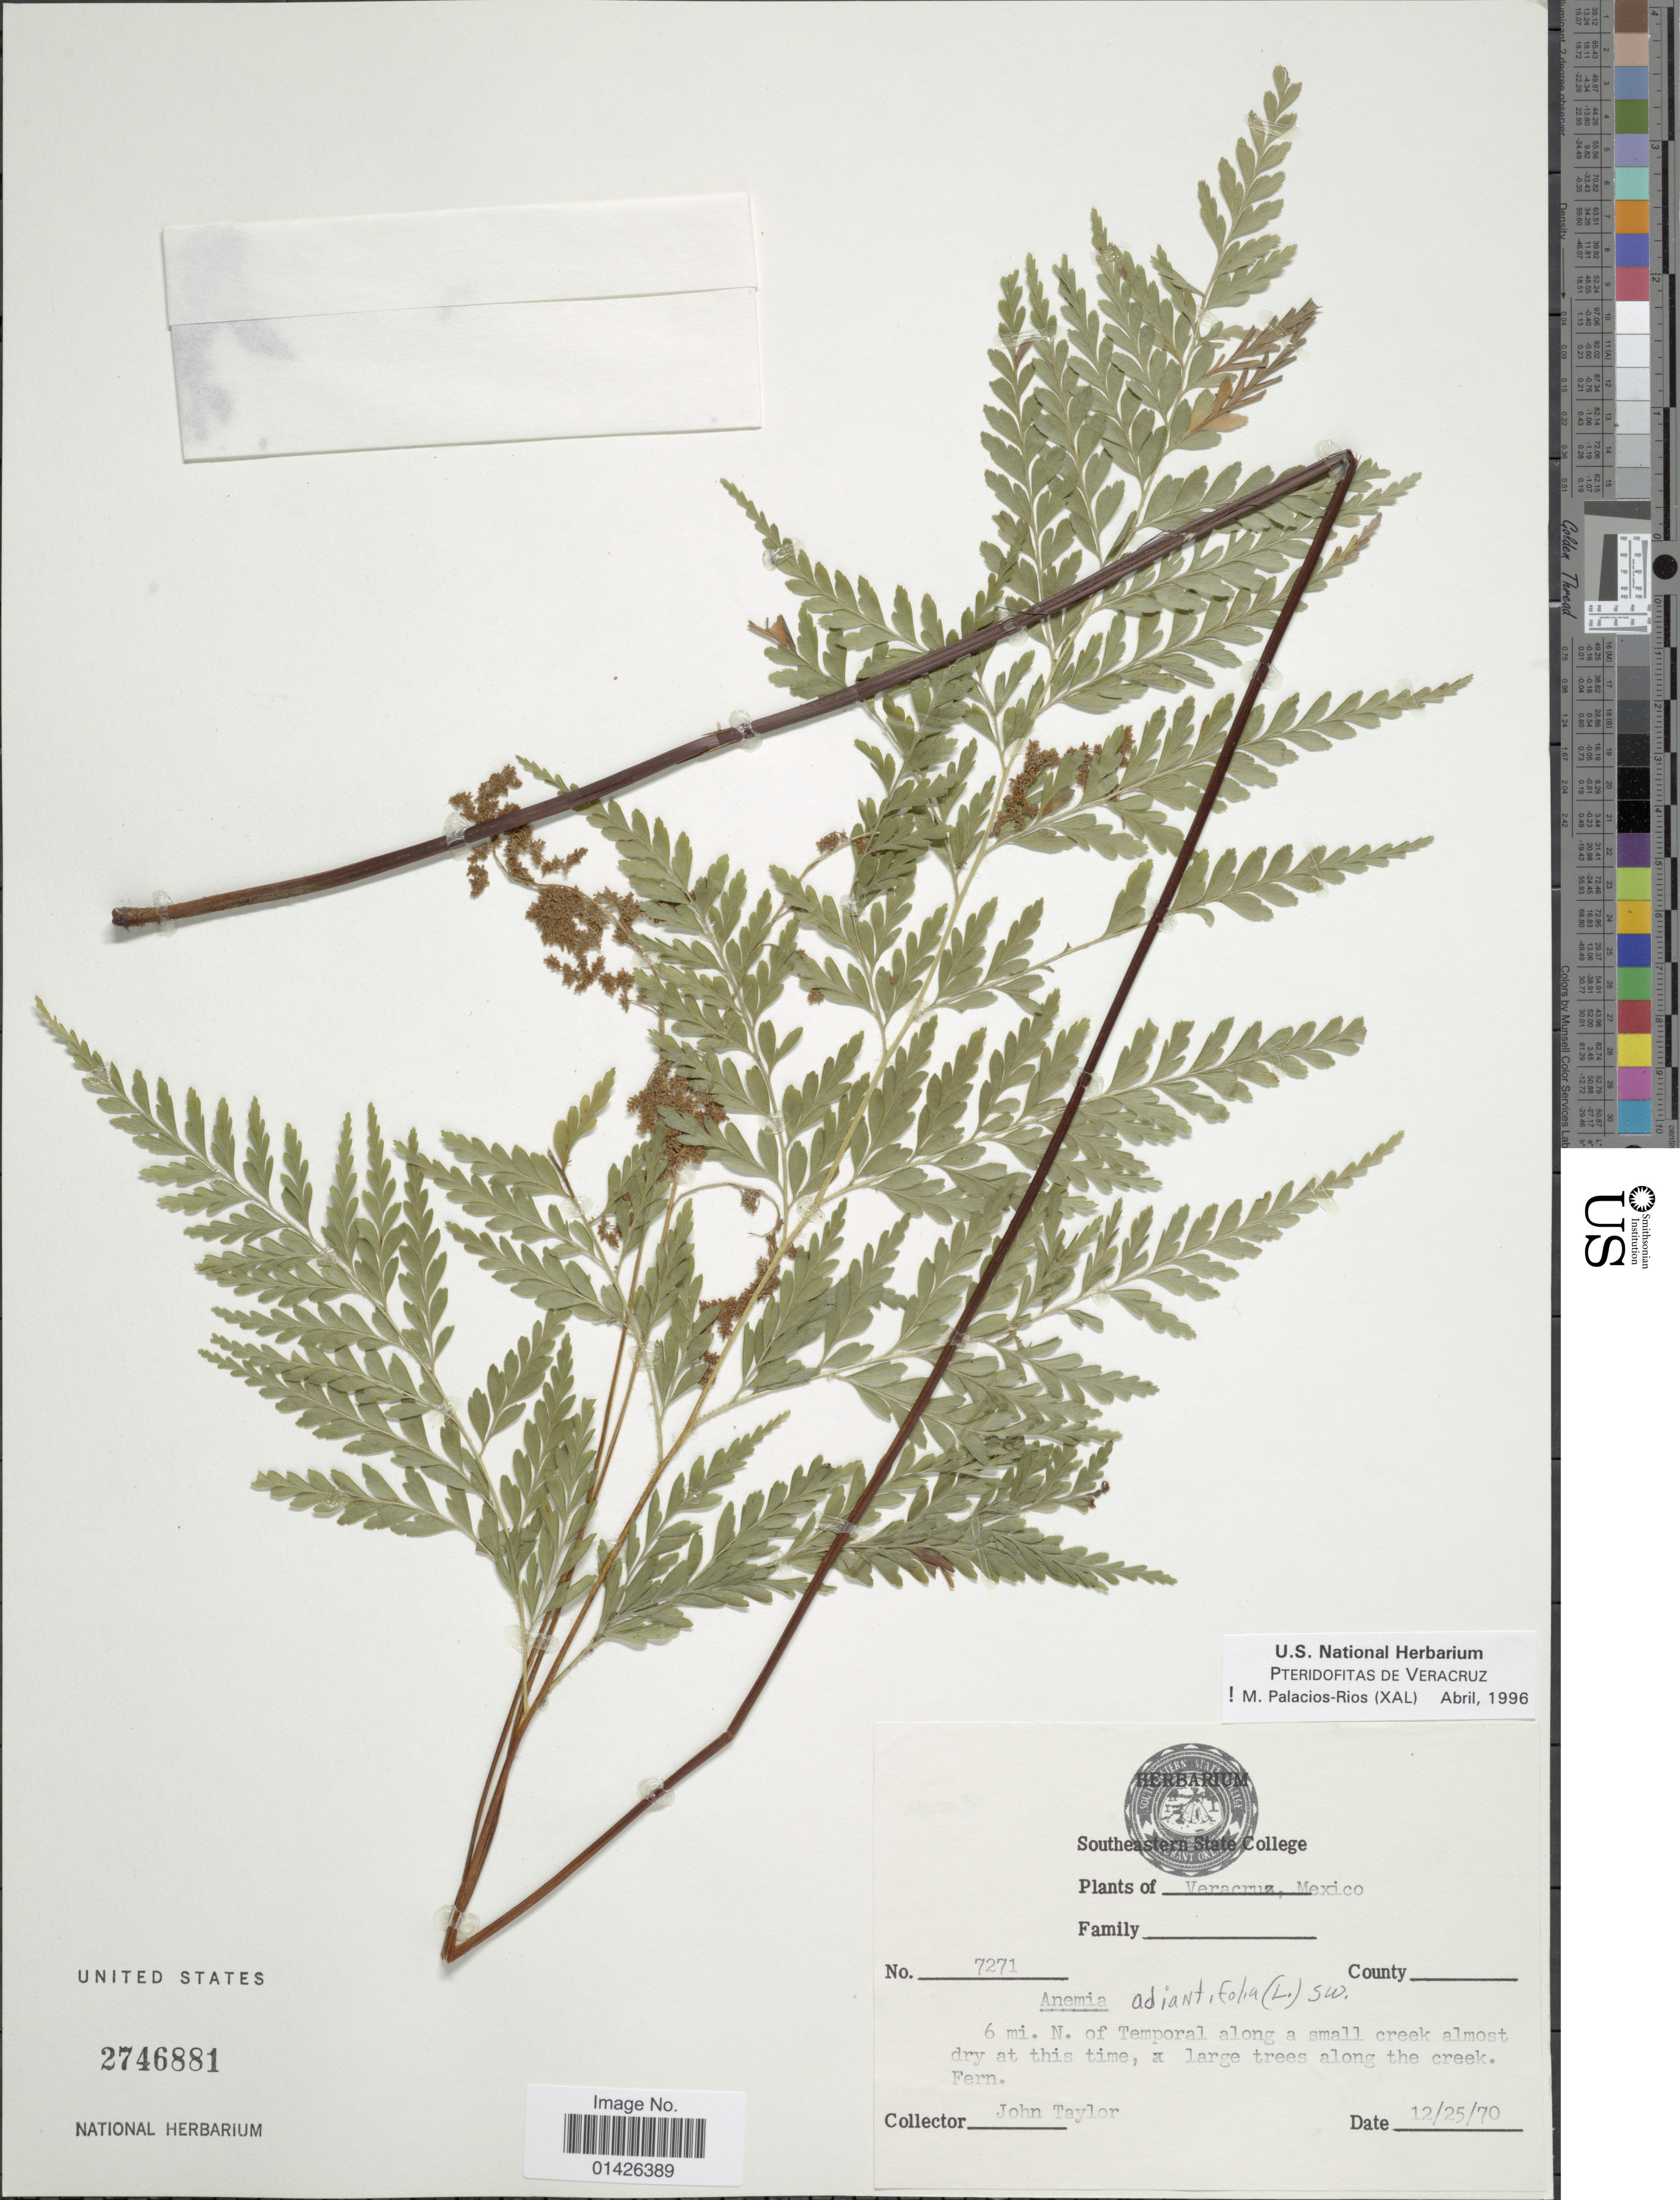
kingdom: Plantae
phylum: Tracheophyta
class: Polypodiopsida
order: Schizaeales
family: Anemiaceae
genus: Anemia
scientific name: Anemia adiantifolia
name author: (L.) Sw.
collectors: J. Taylor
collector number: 7271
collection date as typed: Transcribed d/m/y: 25/12/70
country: Mexico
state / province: Veracruz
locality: Veracruz, 6 mi. N of Temporal along a small creek almost dry at this time,large trees along the creek Fern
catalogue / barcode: US 2746881